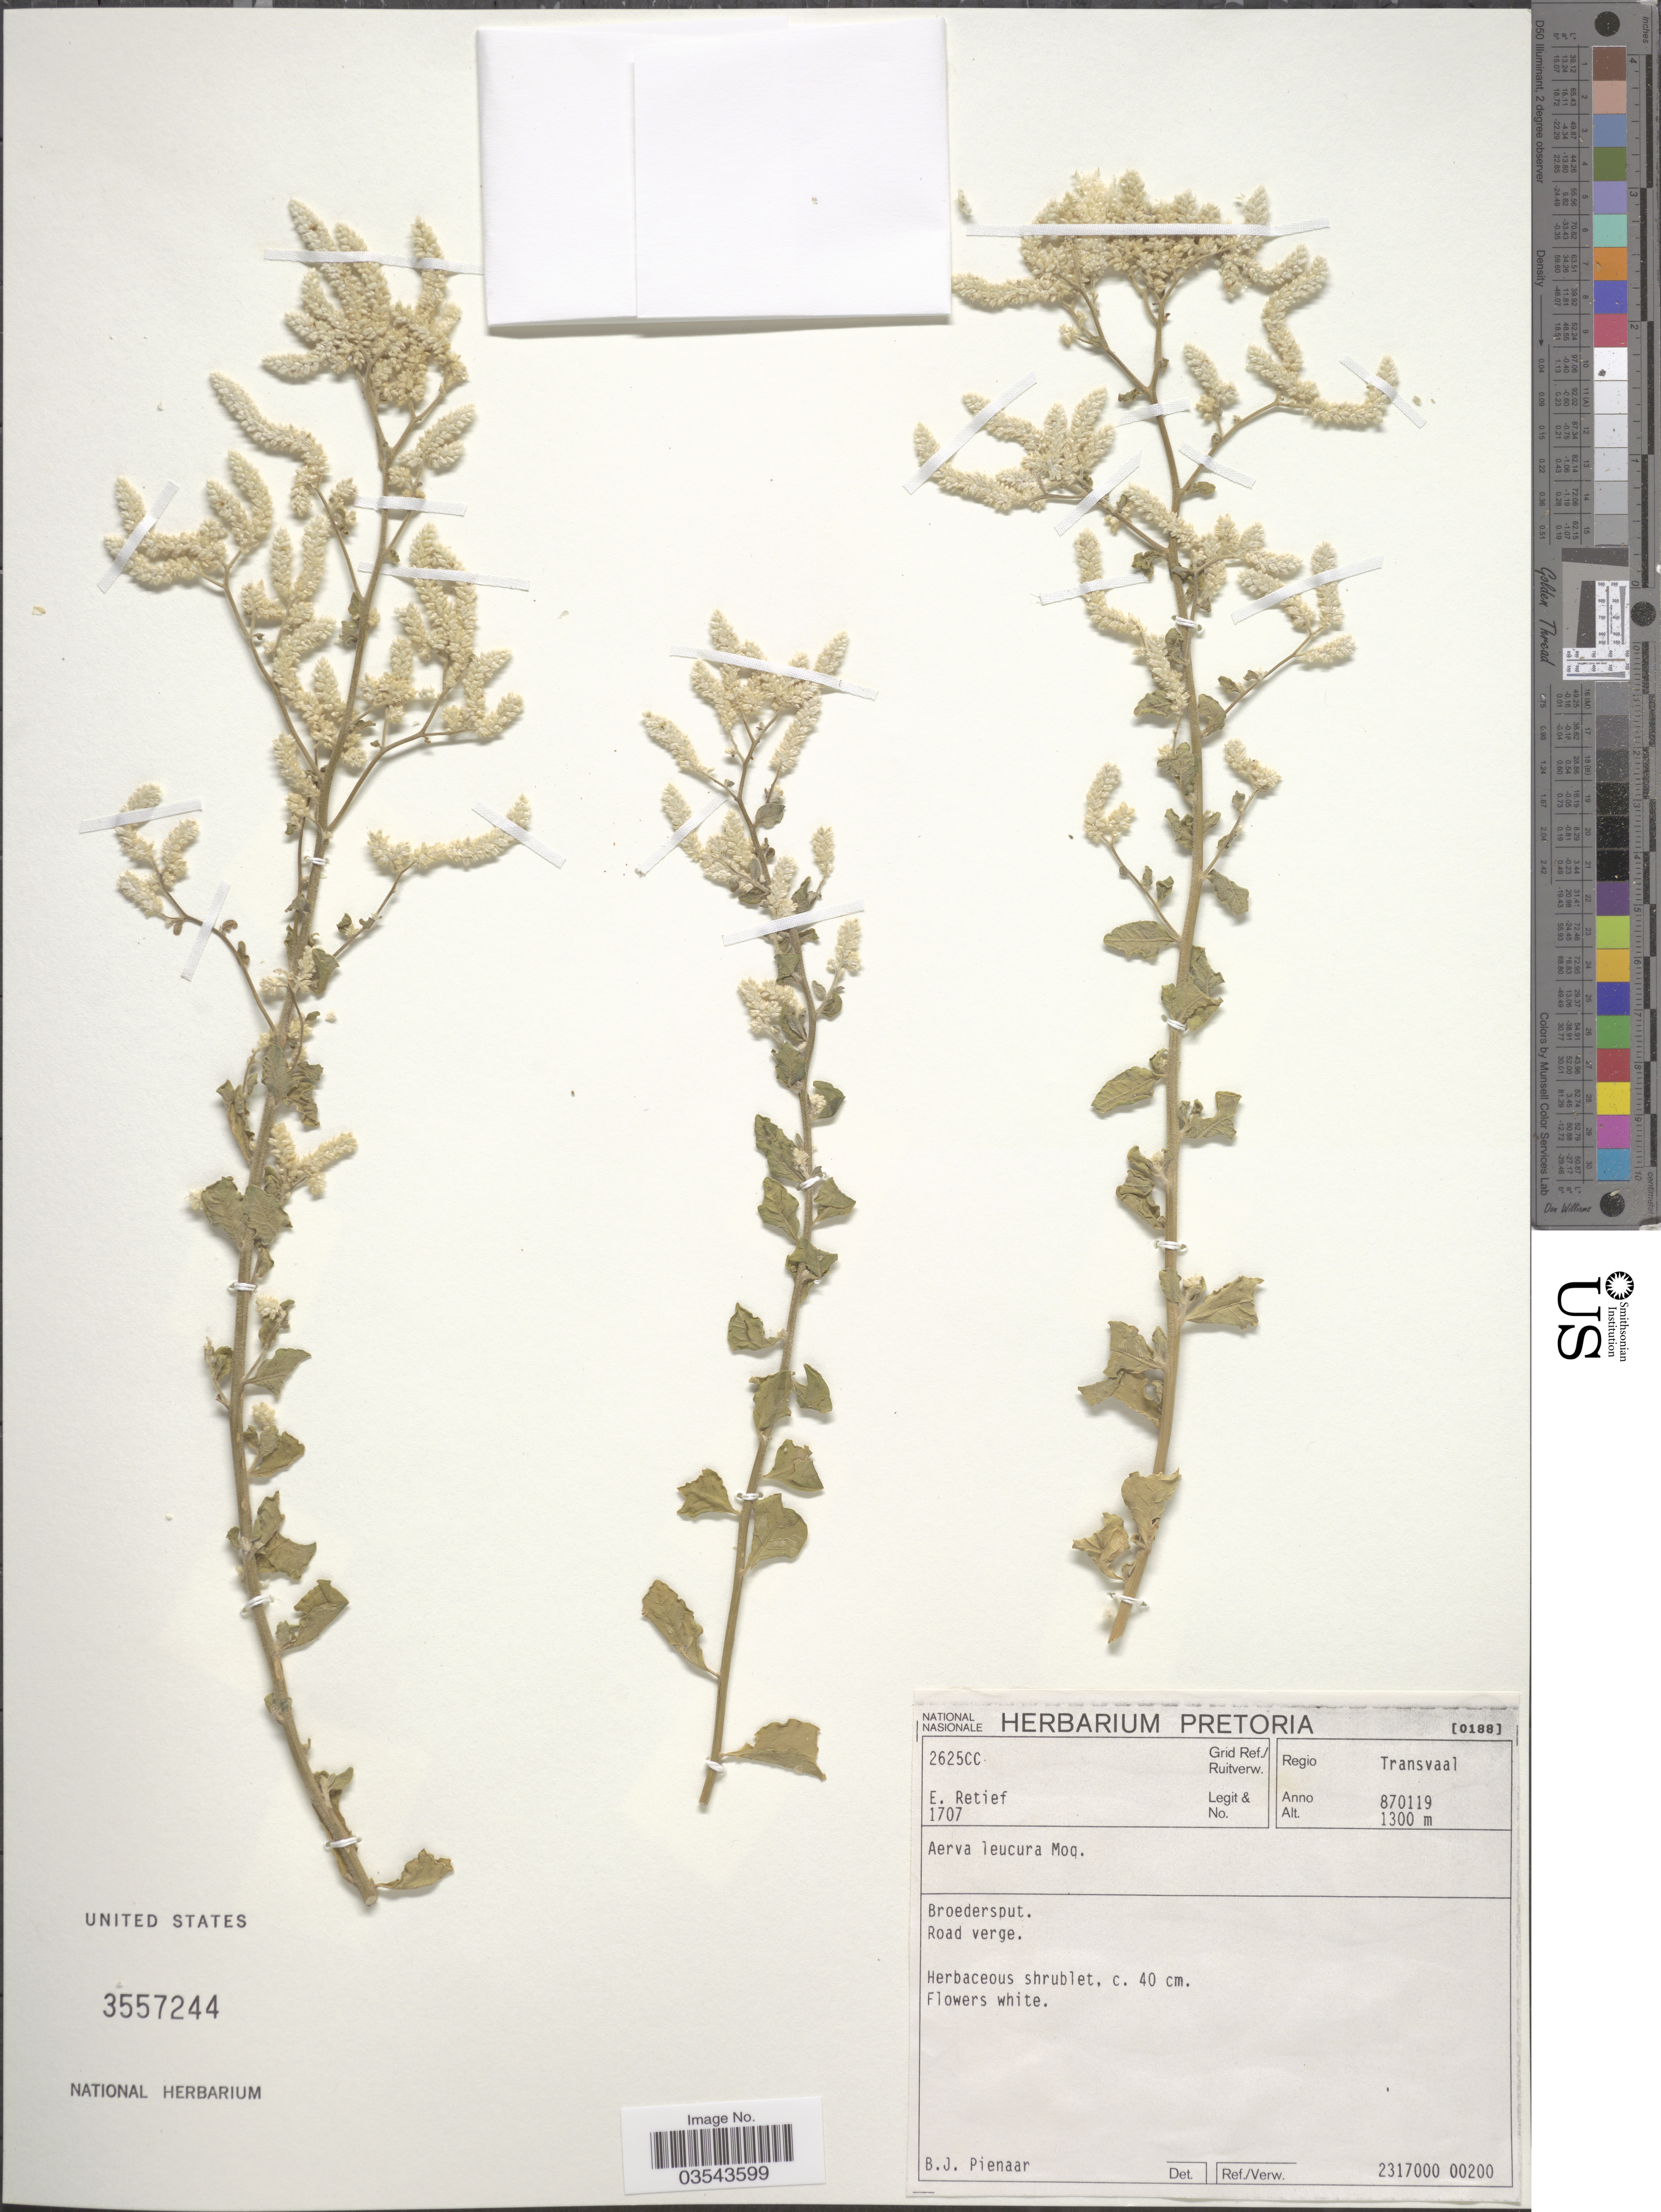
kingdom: Plantae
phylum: Tracheophyta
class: Magnoliopsida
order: Caryophyllales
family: Amaranthaceae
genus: Ouret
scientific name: Ouret lecura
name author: (Moq.) Kuntze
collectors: E. Retief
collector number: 1707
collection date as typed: Transcribed d/m/y: 19/1/87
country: South Africa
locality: Grid Ref. 2625CC. Regio Transvaal. Broedersput.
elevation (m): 1300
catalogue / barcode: US 3557244